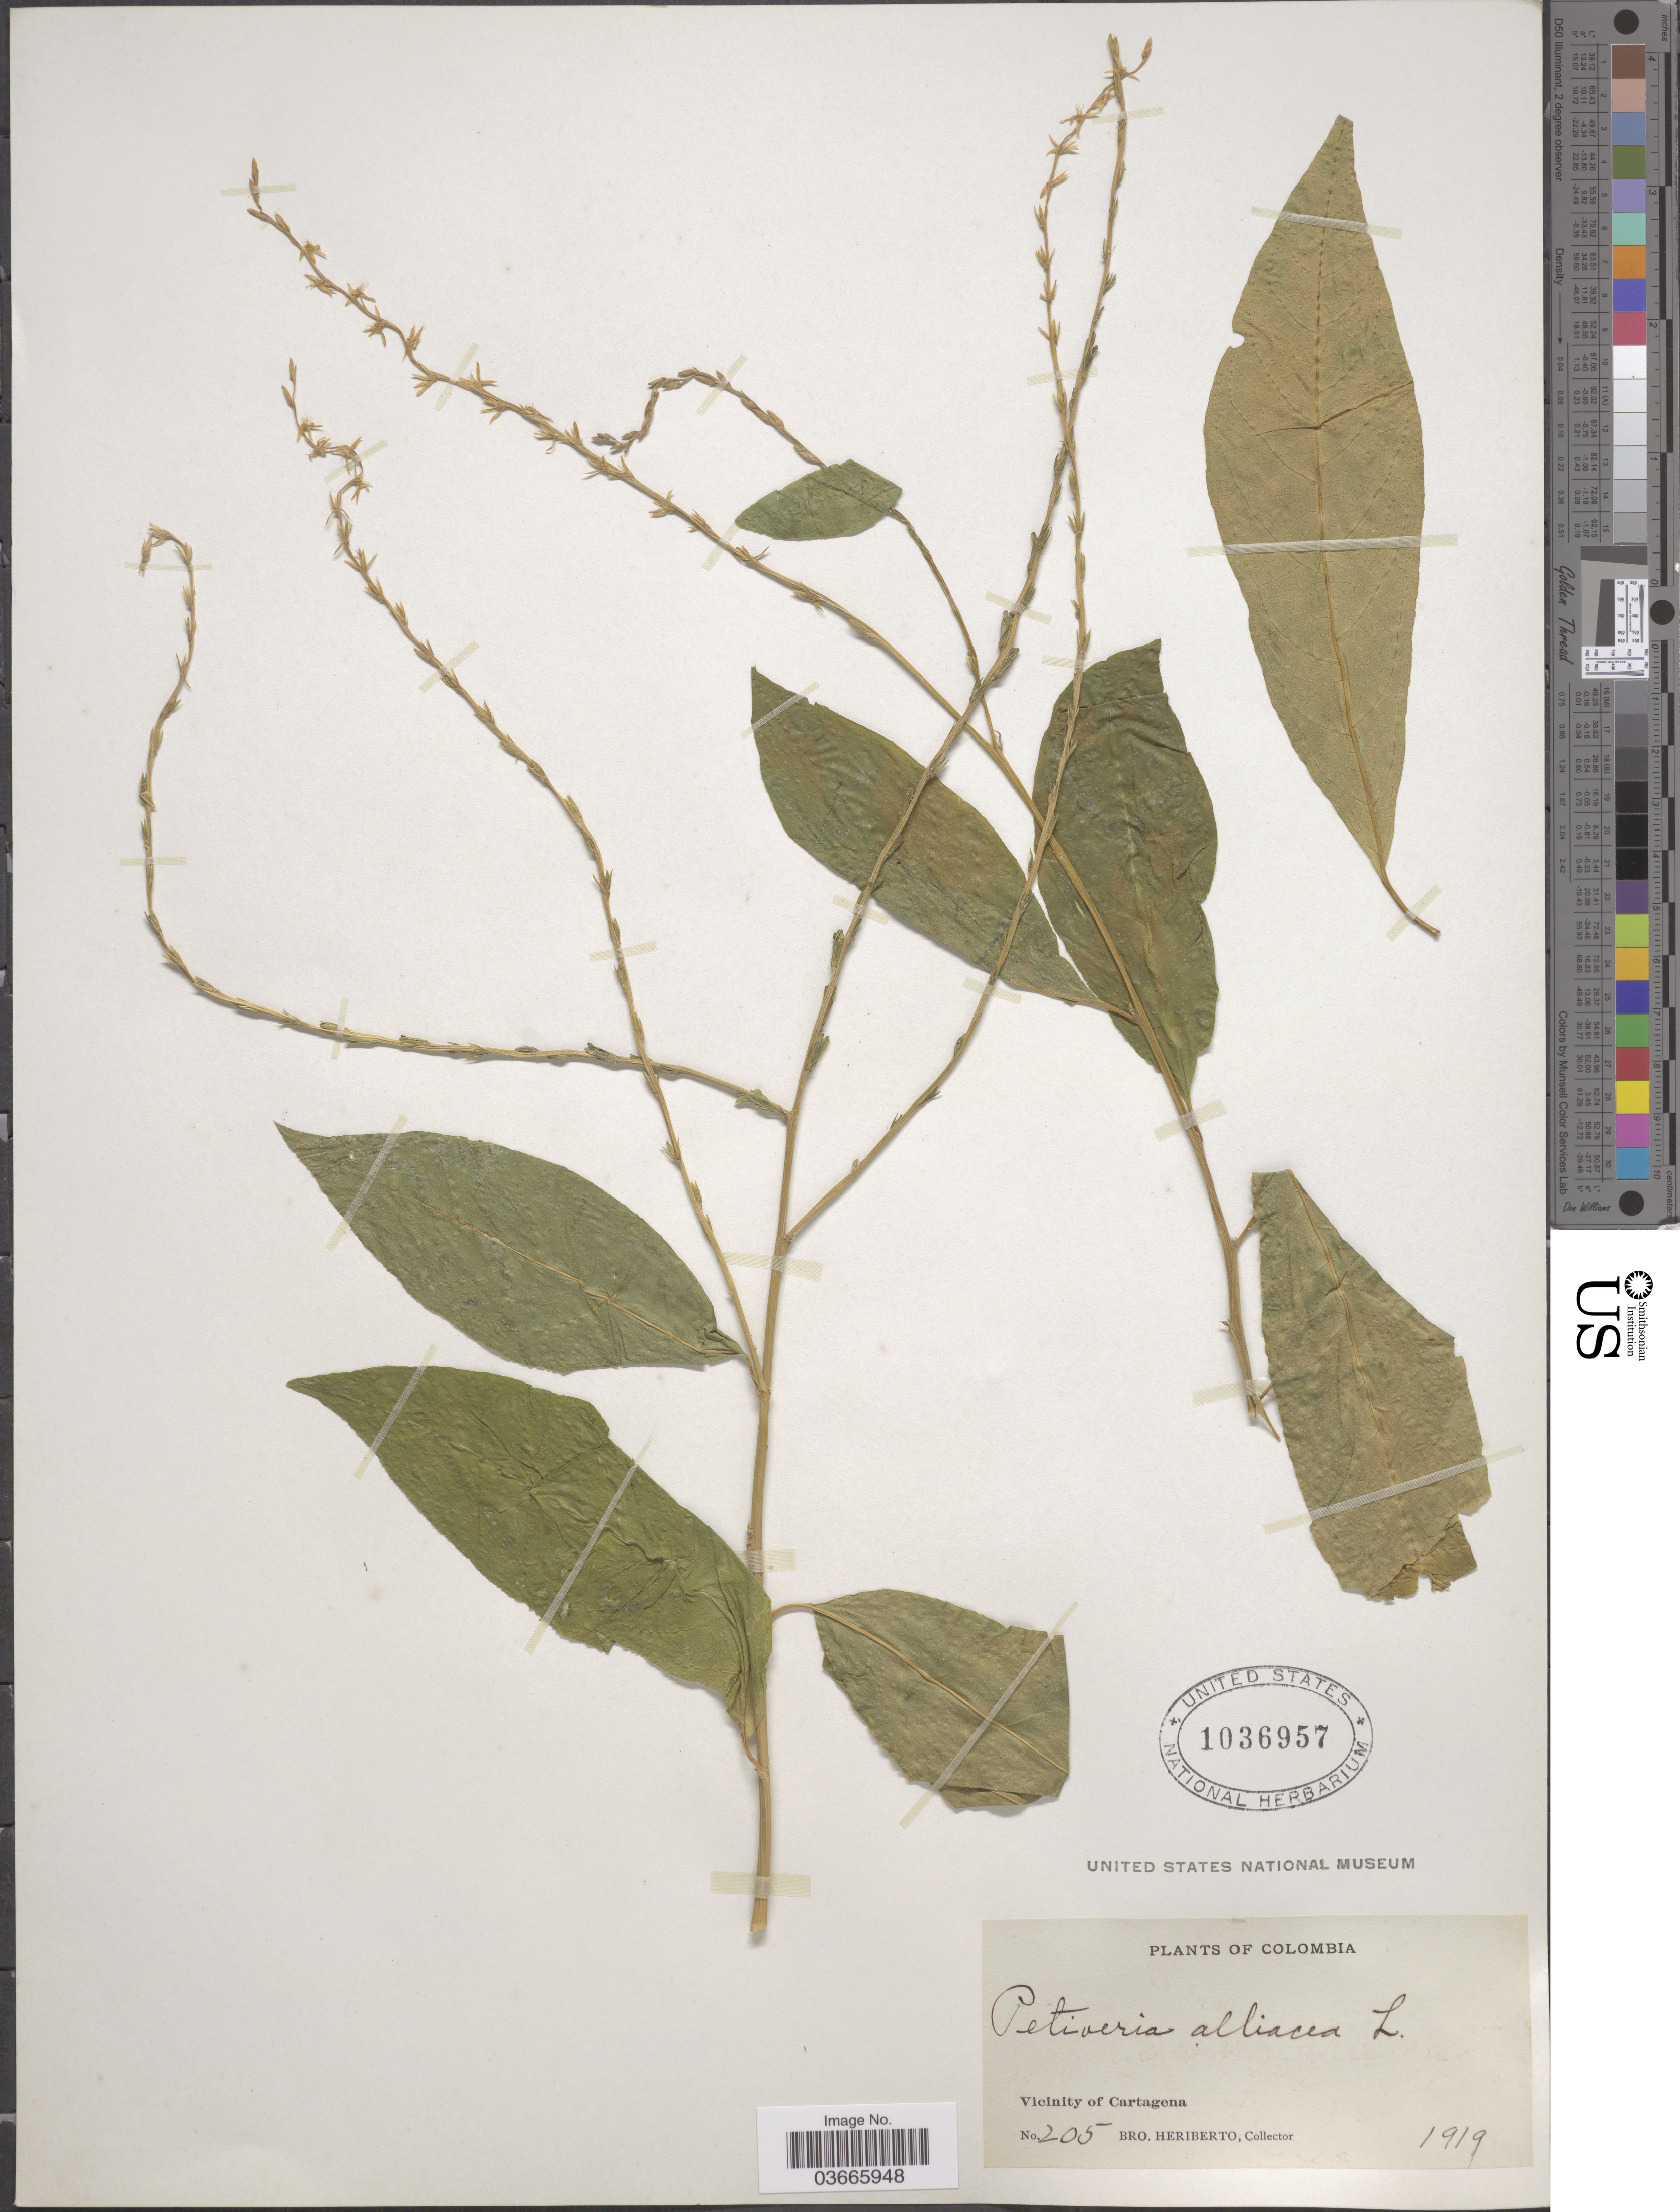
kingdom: Plantae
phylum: Tracheophyta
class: Magnoliopsida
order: Caryophyllales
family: Phytolaccaceae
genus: Petiveria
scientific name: Petiveria alliacea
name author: L.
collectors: B. Heriberto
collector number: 205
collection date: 1919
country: Colombia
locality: Vicinity of Cartagena.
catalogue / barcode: US 1036957